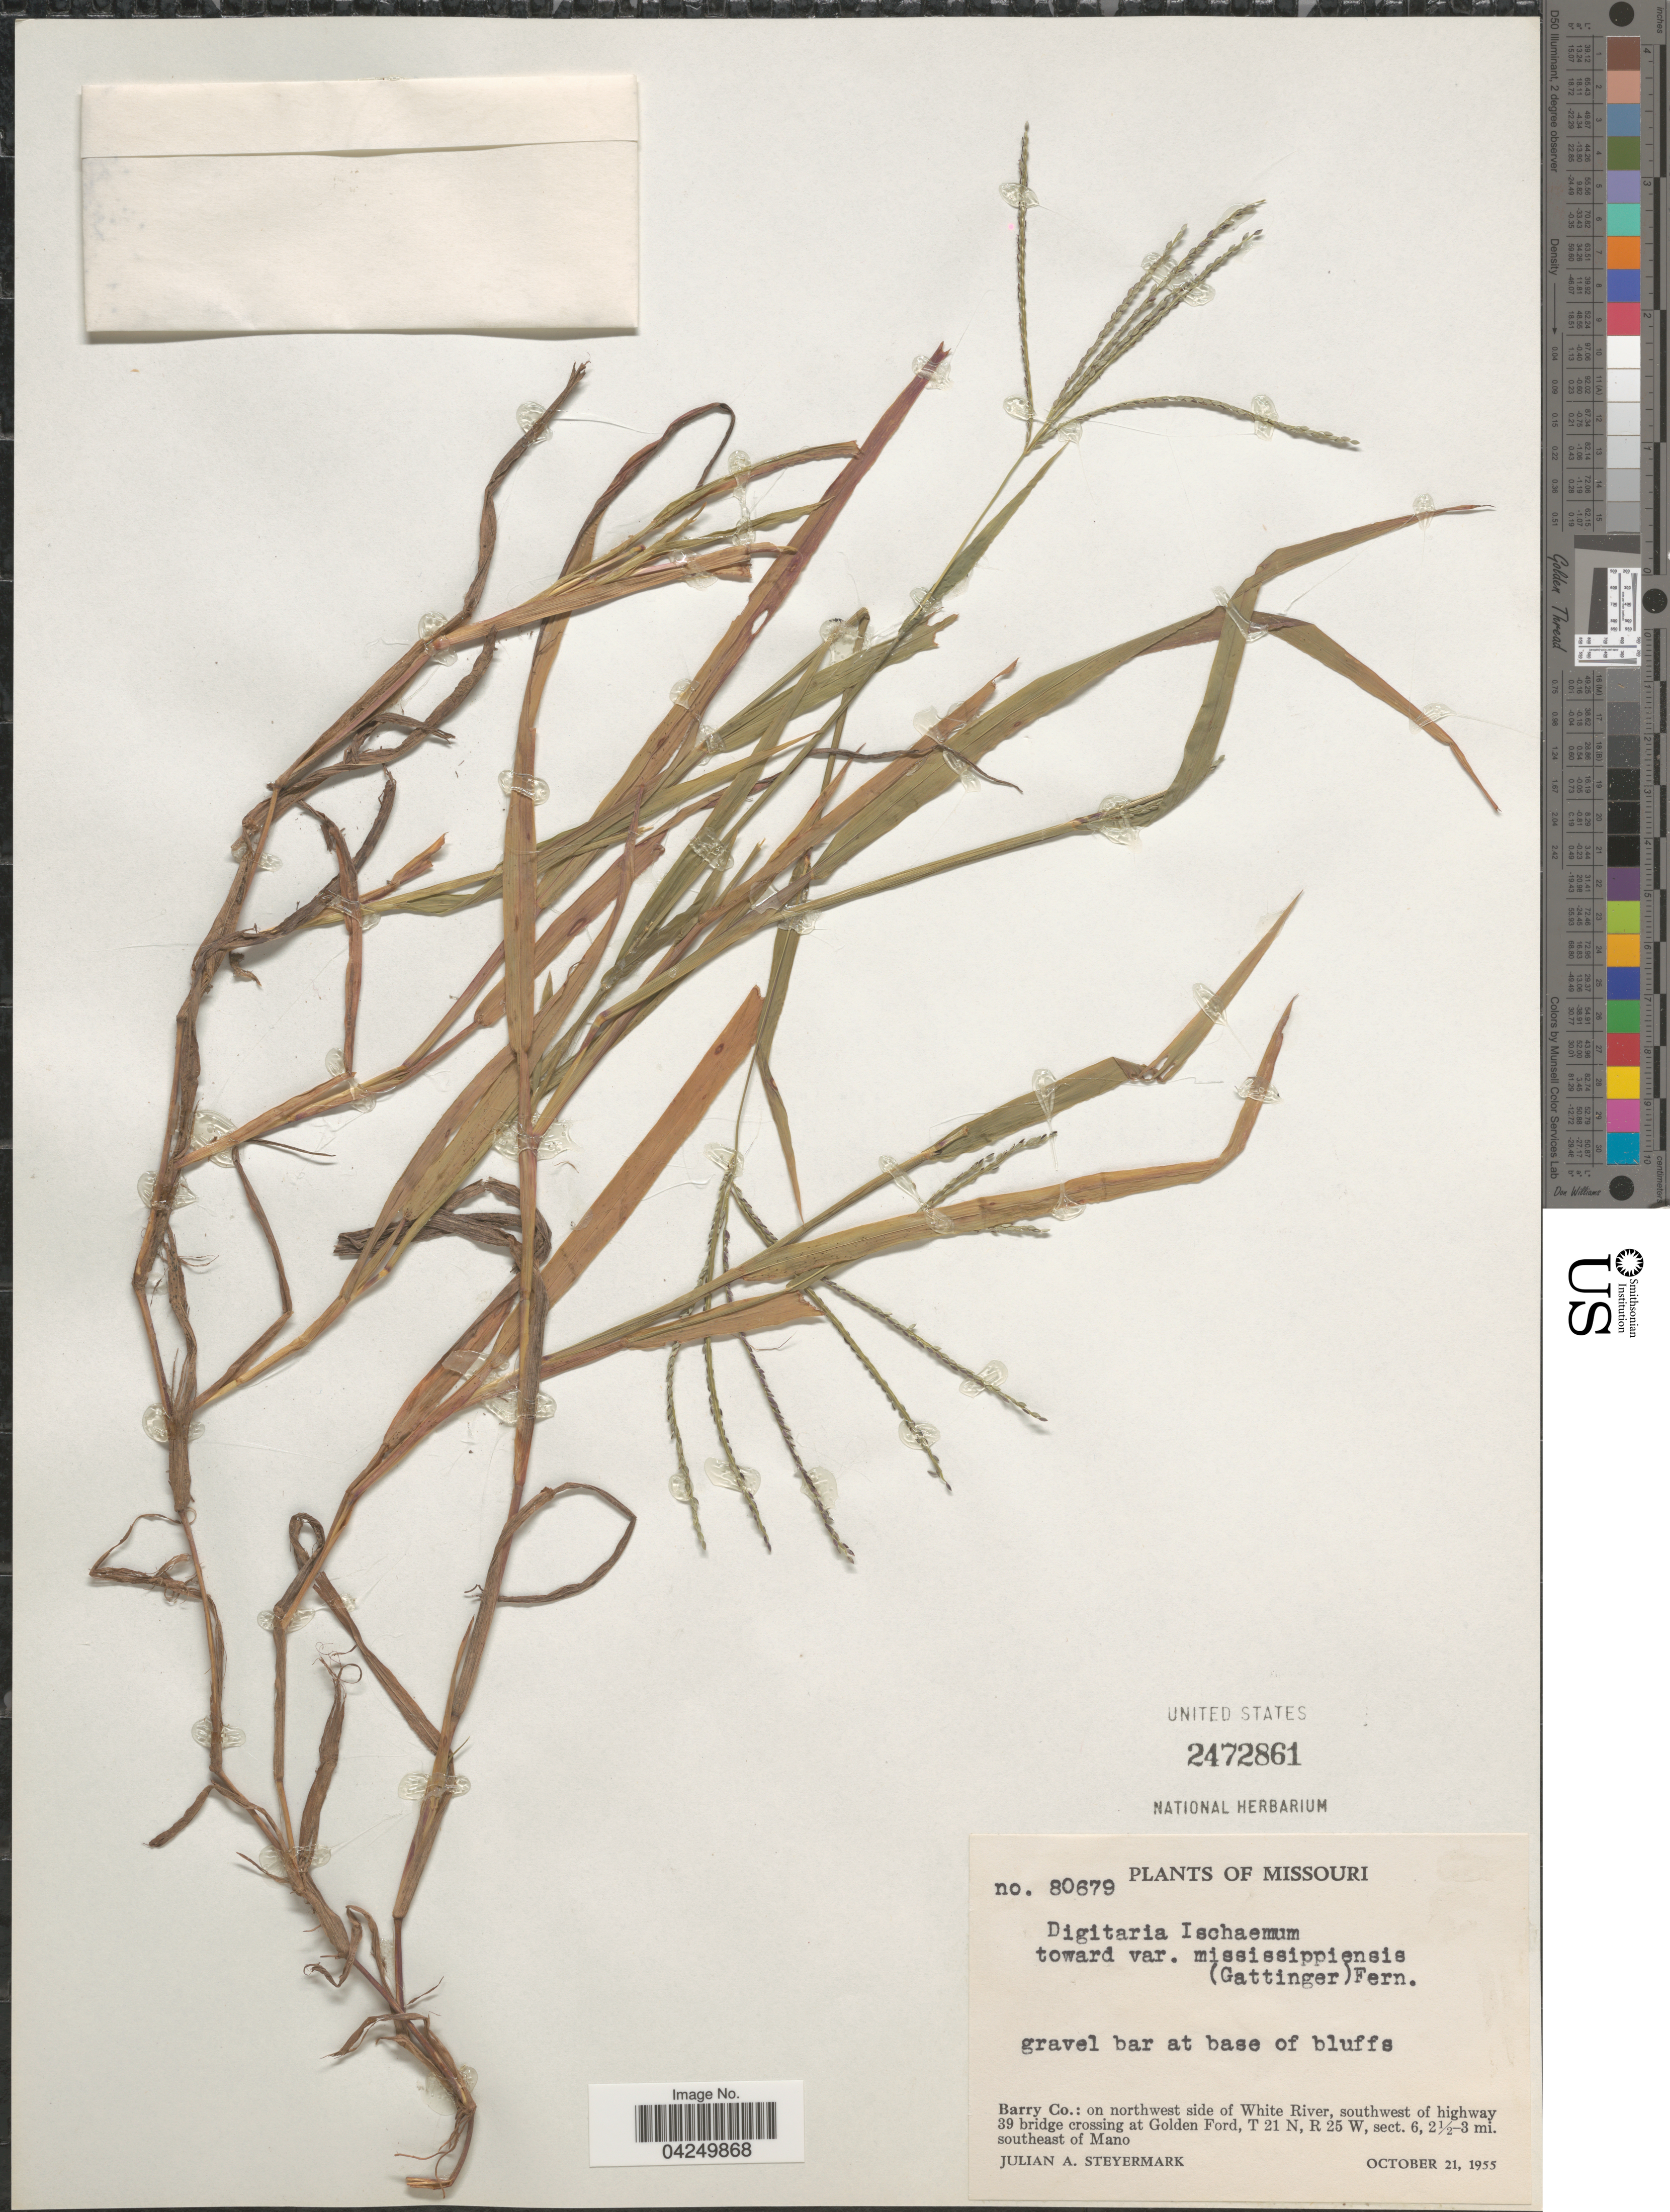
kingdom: Plantae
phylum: Tracheophyta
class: Liliopsida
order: Poales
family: Poaceae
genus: Digitaria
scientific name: Digitaria ischaemum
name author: (Schreber) Schreber ex Muhl.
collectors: J. Steyermark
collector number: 80679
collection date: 1955-10-21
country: United States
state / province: Missouri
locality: Barry Co.: on northwest side of White River, southwest of highway 39 bridge crossing at Golden Ford, T 21 N, R 25 W, sect. 6, 2½-3 mi. southeast of Mano.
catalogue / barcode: US 2472861